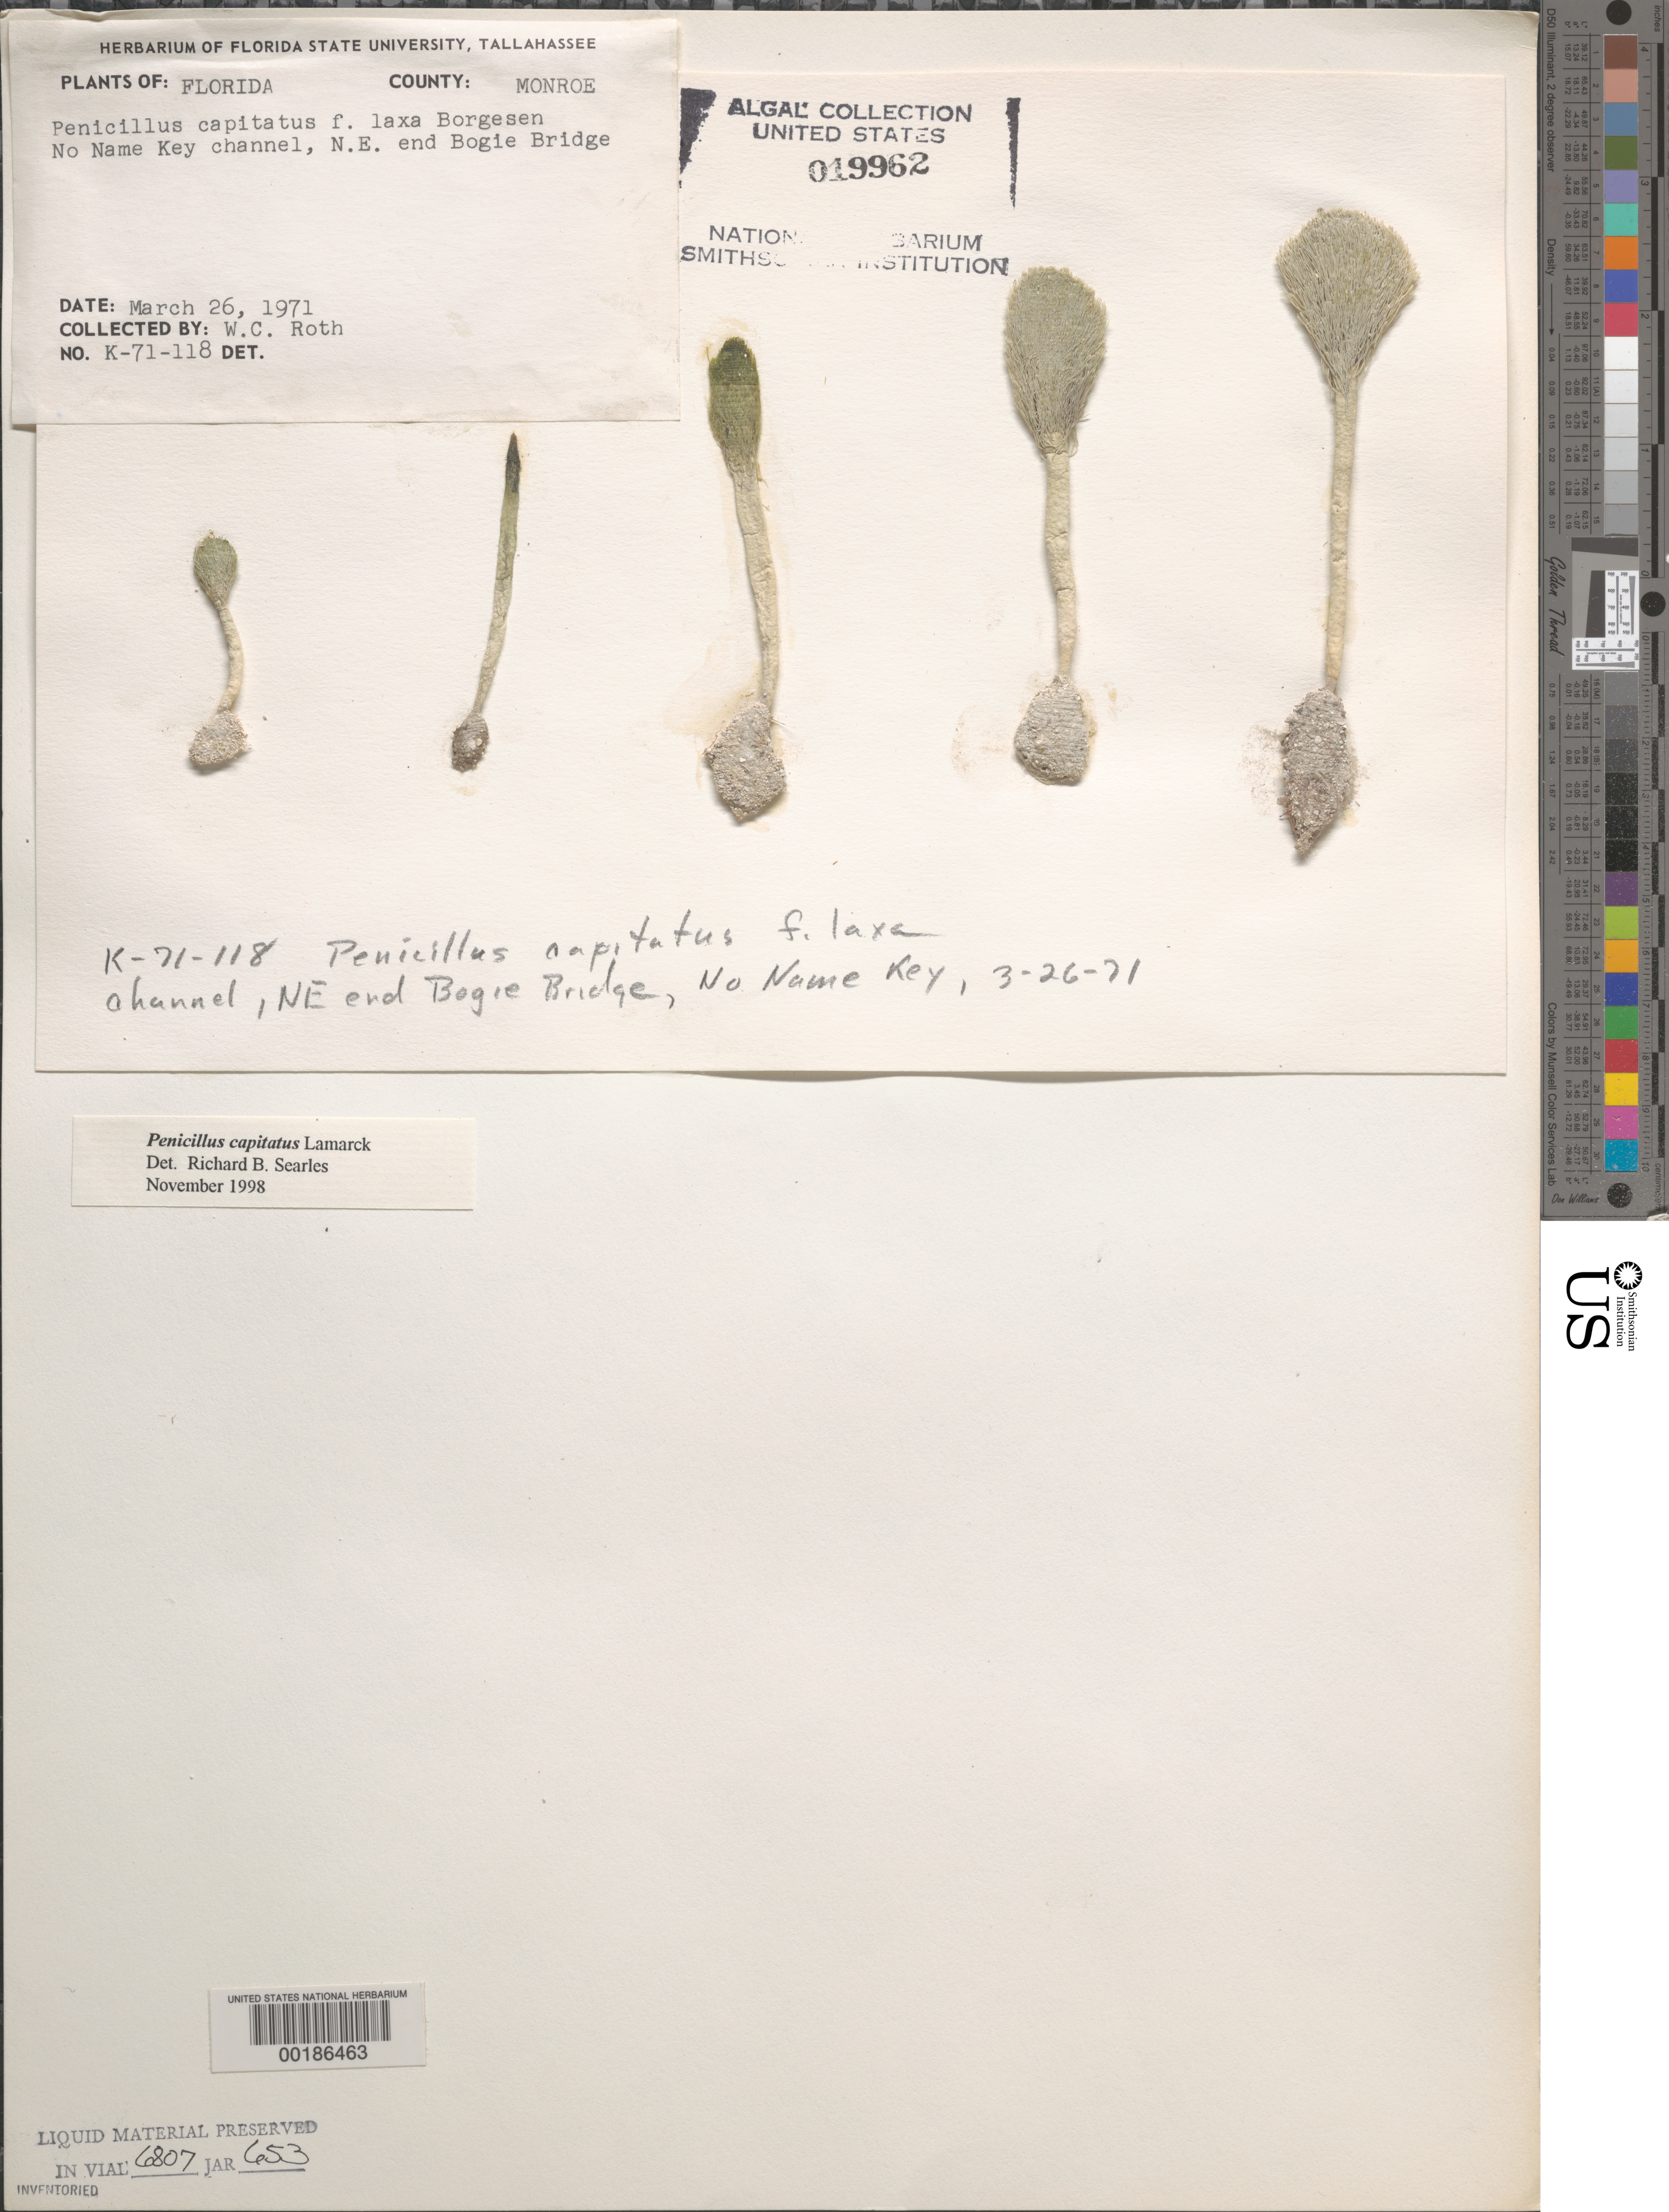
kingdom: Plantae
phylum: Chlorophyta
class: Ulvophyceae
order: Bryopsidales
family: Udoteaceae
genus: Penicillus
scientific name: Penicillus capitatus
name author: Lam.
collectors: W. C. Roth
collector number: K-71-118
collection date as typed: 26 Mar 1971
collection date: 1971-03-26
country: United States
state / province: Florida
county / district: Monroe County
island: Florida Keys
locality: No Name Key Channel, Bogie Bridge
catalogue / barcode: US 19962